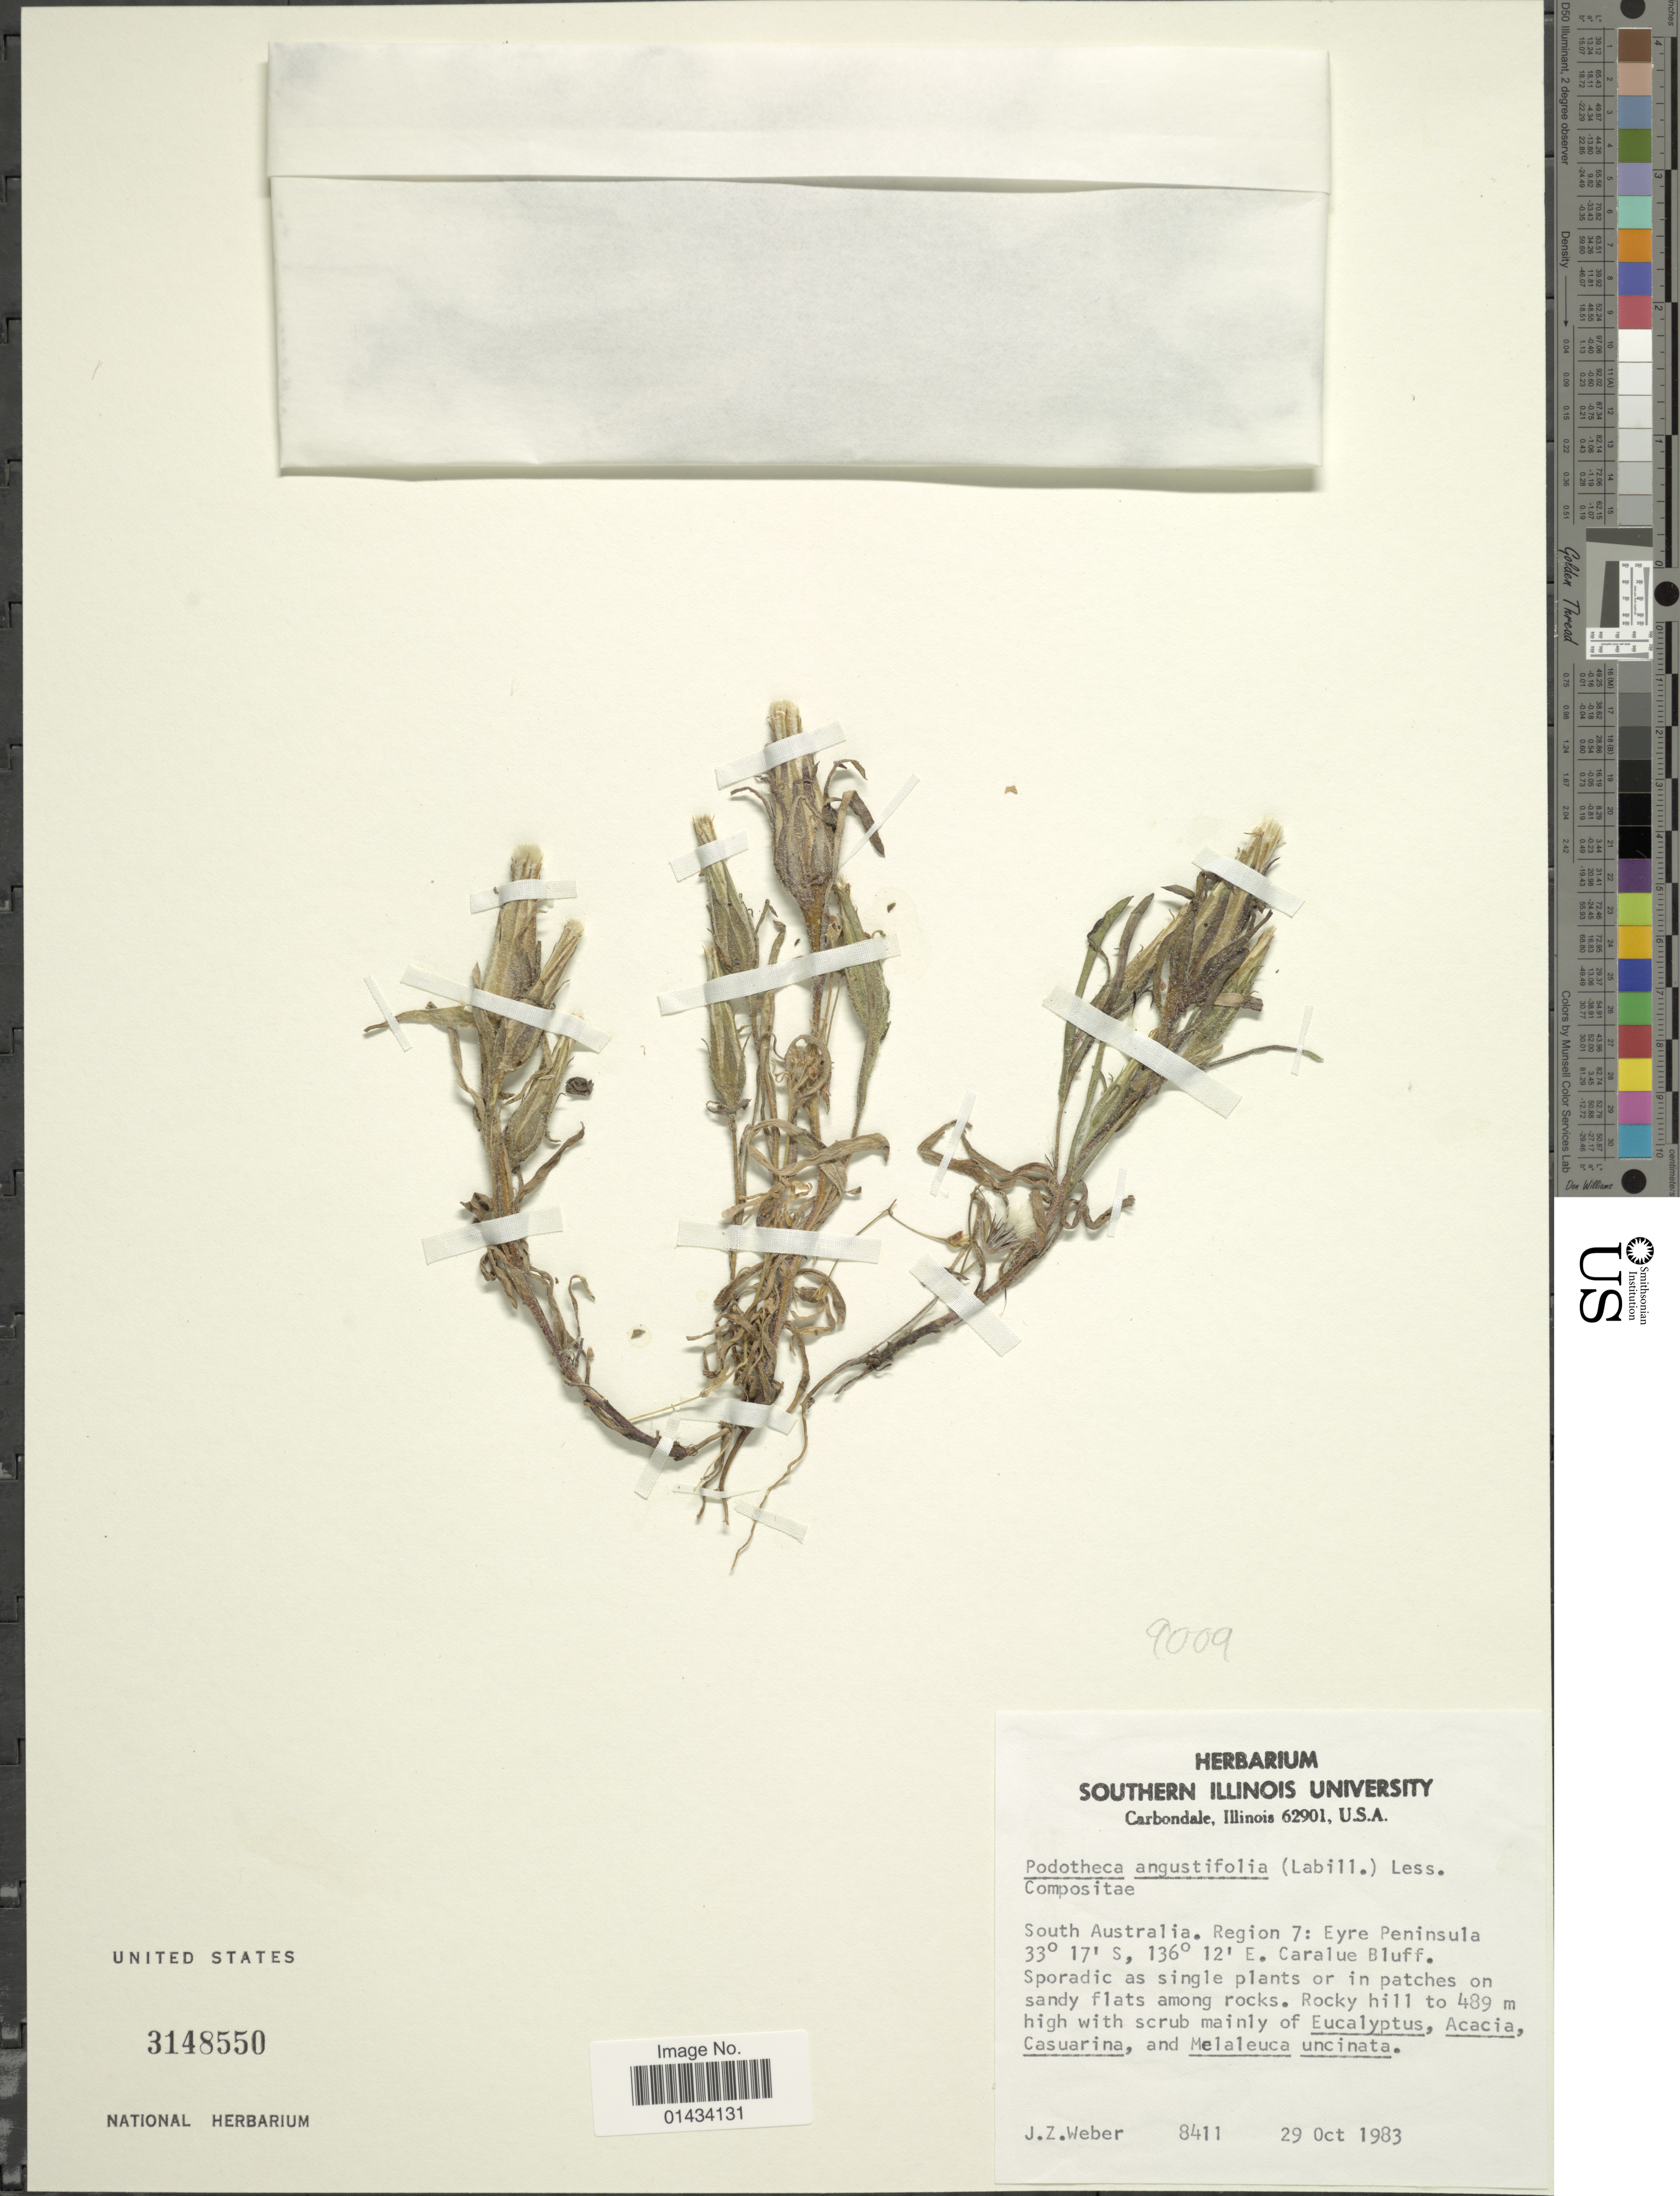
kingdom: Plantae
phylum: Tracheophyta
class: Magnoliopsida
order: Asterales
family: Asteraceae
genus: Podotheca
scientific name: Podotheca angustifolia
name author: (Labill.) Less.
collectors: J.Z. Weber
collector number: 8411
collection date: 1983-10-29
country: Australia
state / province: South Australia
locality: Region 7: Eyre Peninsula, Caralue Bluff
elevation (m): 489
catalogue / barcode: US 3148550